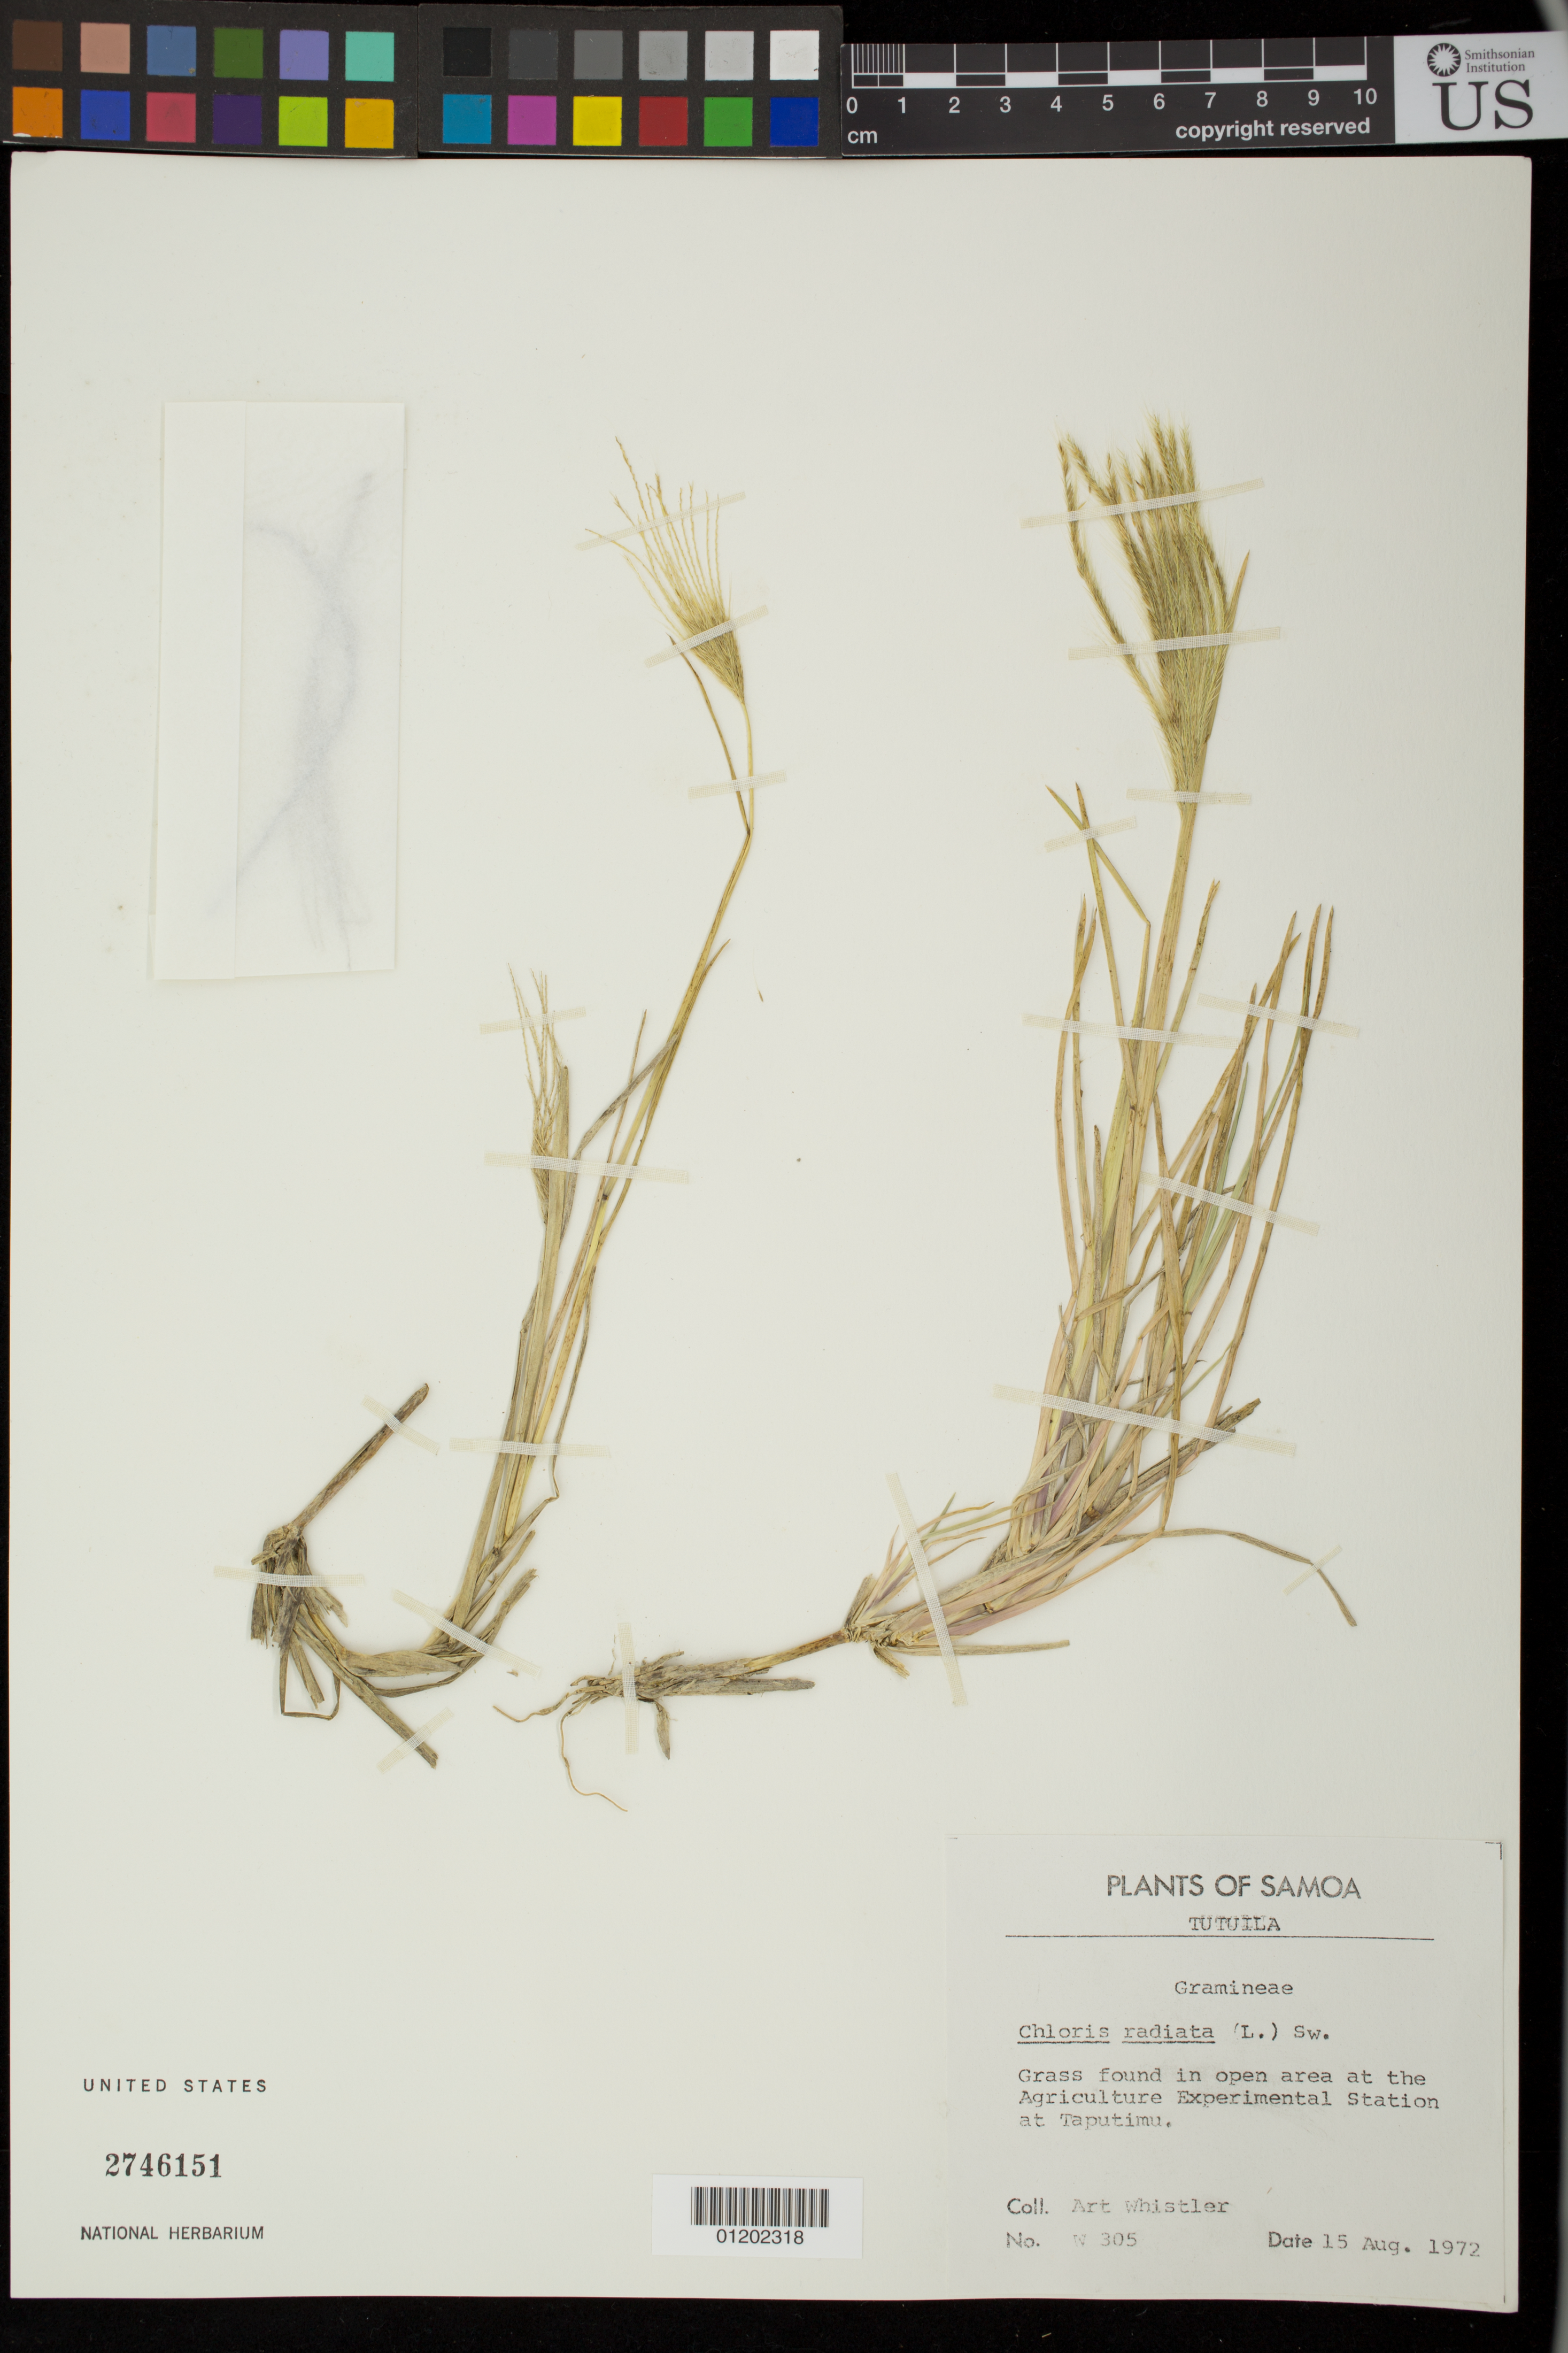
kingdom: Plantae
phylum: Tracheophyta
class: Liliopsida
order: Poales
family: Poaceae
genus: Chloris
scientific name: Chloris radiata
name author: (L.) Sw.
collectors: A. Whistler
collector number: W 305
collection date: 1972-08-15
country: American Samoa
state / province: Western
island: Tutuila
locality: in the open area at the Agriculture Experimental Station at Taputimu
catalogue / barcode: US 2746151